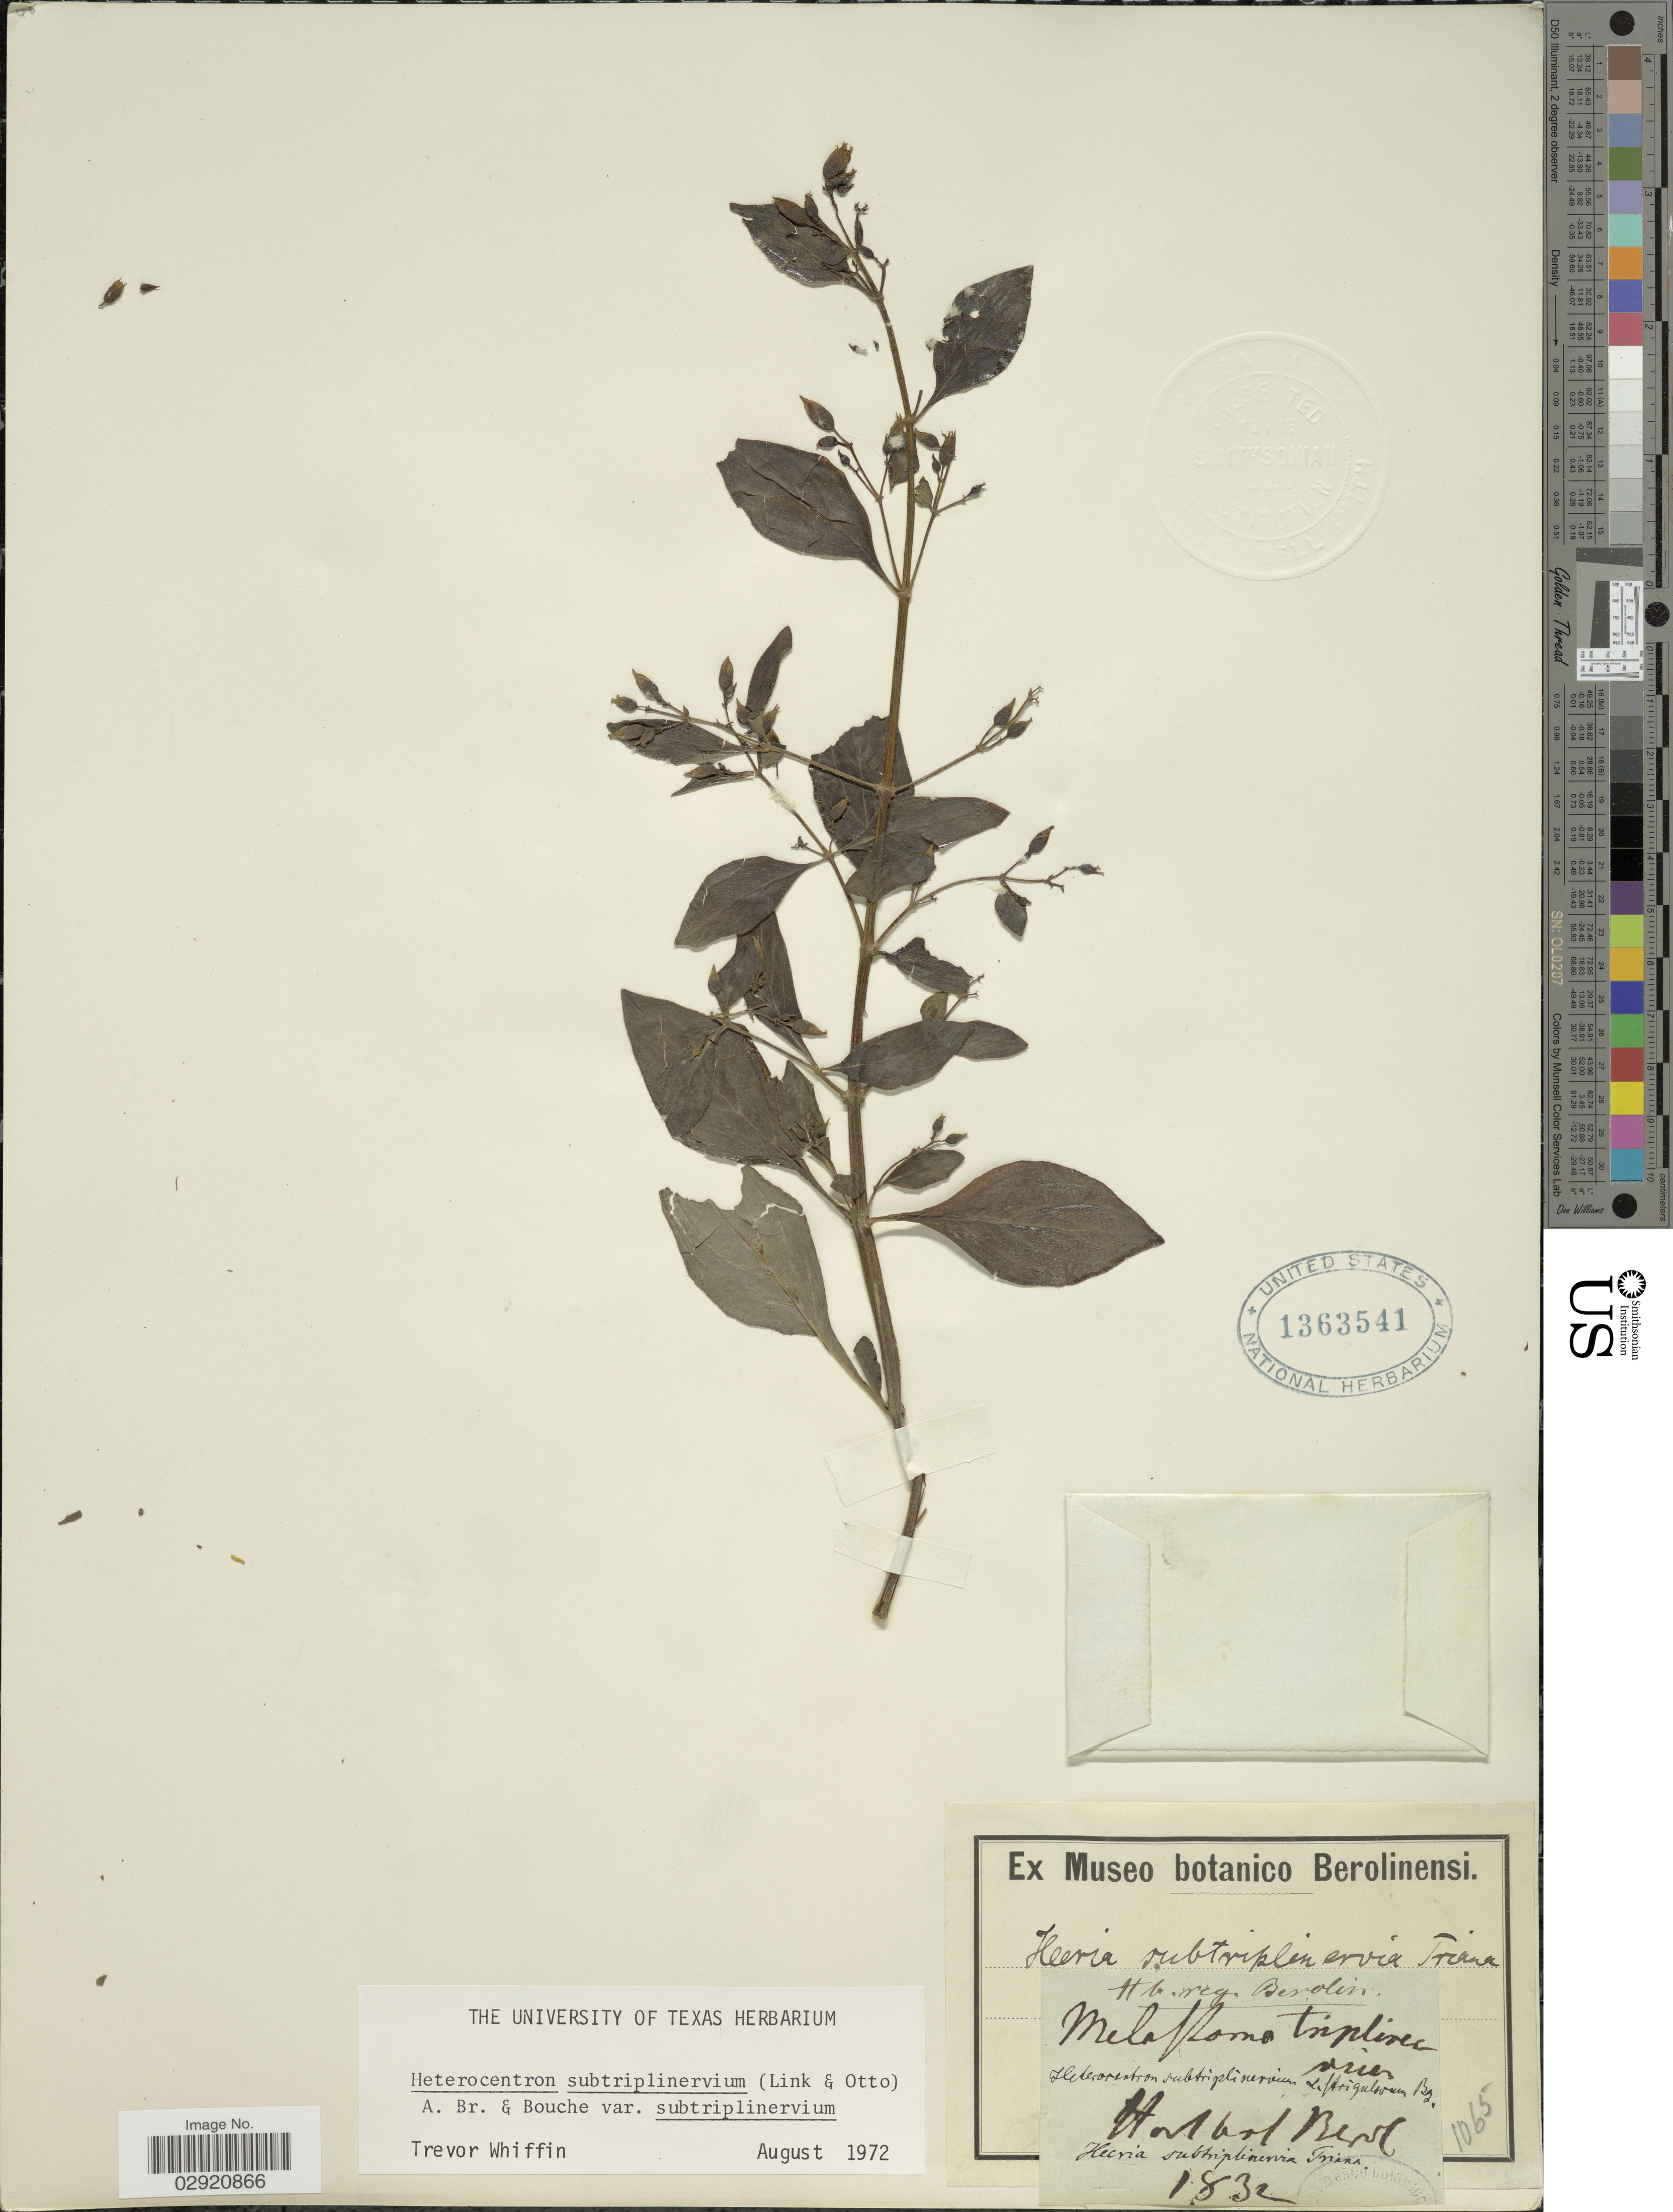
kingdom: Plantae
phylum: Tracheophyta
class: Magnoliopsida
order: Myrtales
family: Melastomataceae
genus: Heterocentron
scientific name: Heterocentron subtriplinervium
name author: (Link & Otto) A. Braun & C.D. Bouché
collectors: Hort. Bot. Berol.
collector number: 1065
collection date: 1832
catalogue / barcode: US 1363541